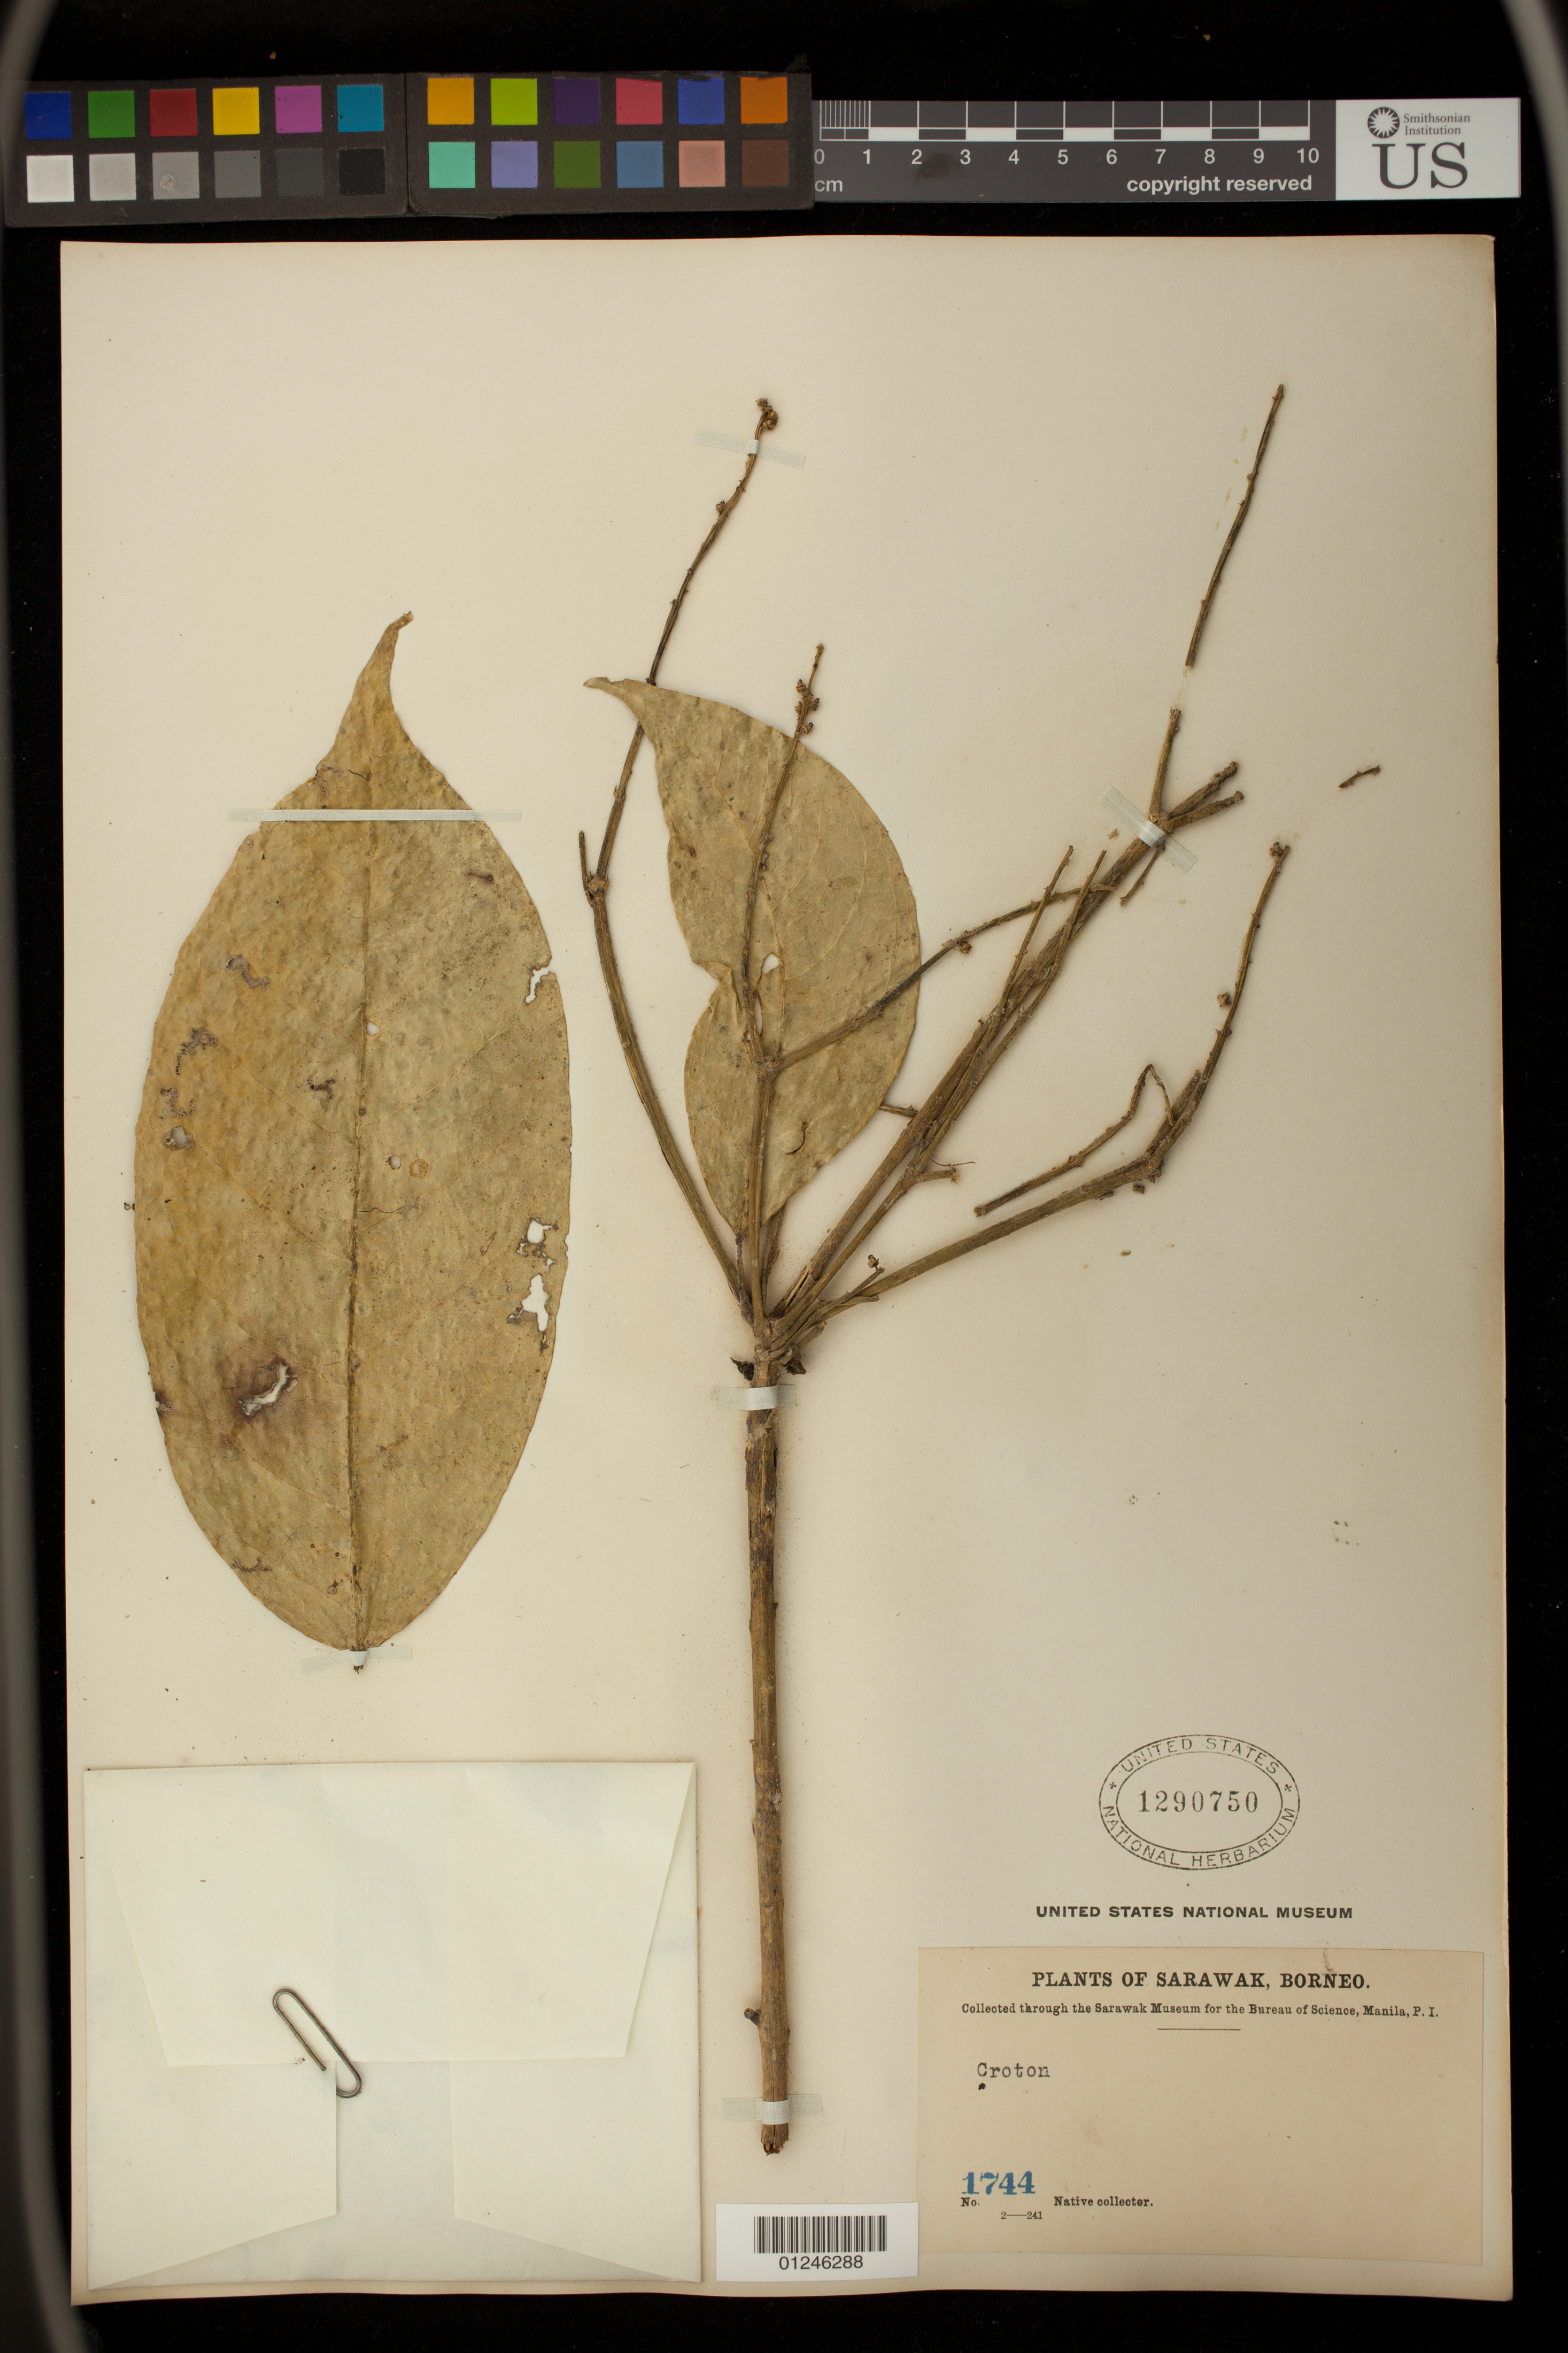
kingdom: Plantae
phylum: Tracheophyta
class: Magnoliopsida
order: Malpighiales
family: Euphorbiaceae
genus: Croton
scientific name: Croton sp.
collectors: Native collector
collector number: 1744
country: Indonesia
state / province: Sarawak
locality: Sarawak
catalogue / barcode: US 1290750